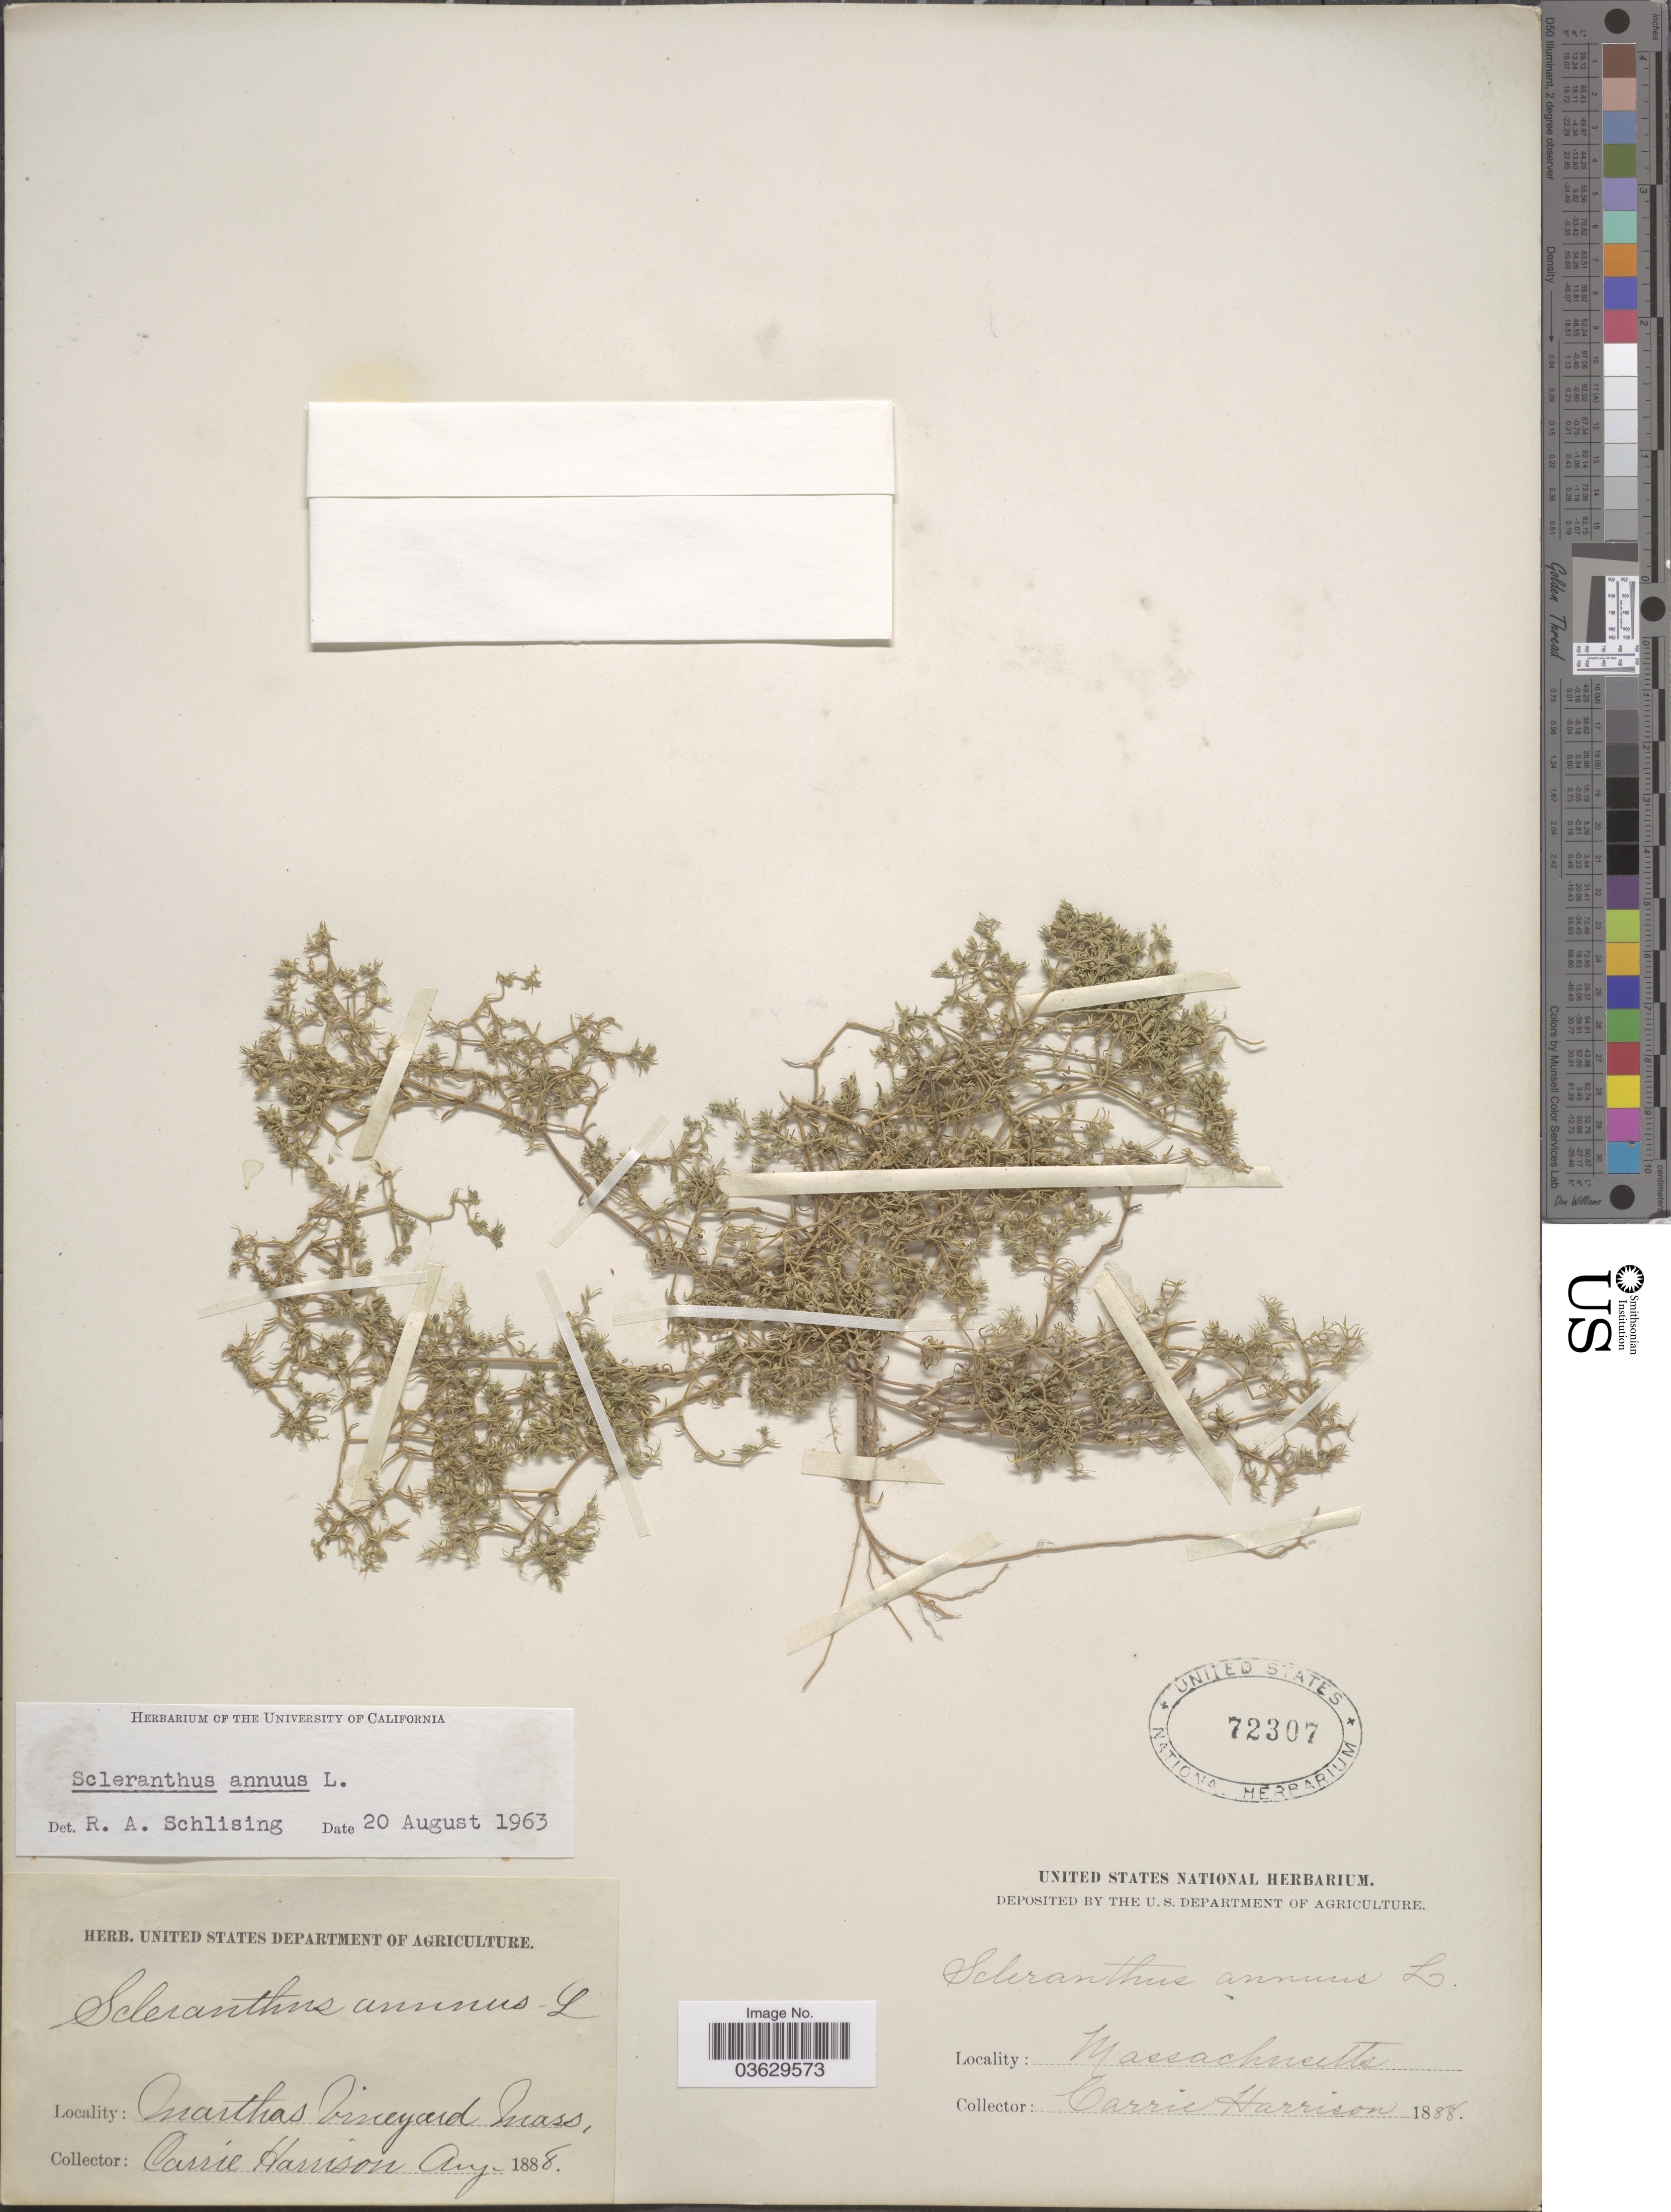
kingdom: Plantae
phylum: Tracheophyta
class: Magnoliopsida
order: Caryophyllales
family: Caryophyllaceae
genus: Scleranthus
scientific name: Scleranthus annuus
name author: L.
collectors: C. Harrison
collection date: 1888-08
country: United States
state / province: Massachusetts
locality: Marthas Vineyard.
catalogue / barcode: US 72307